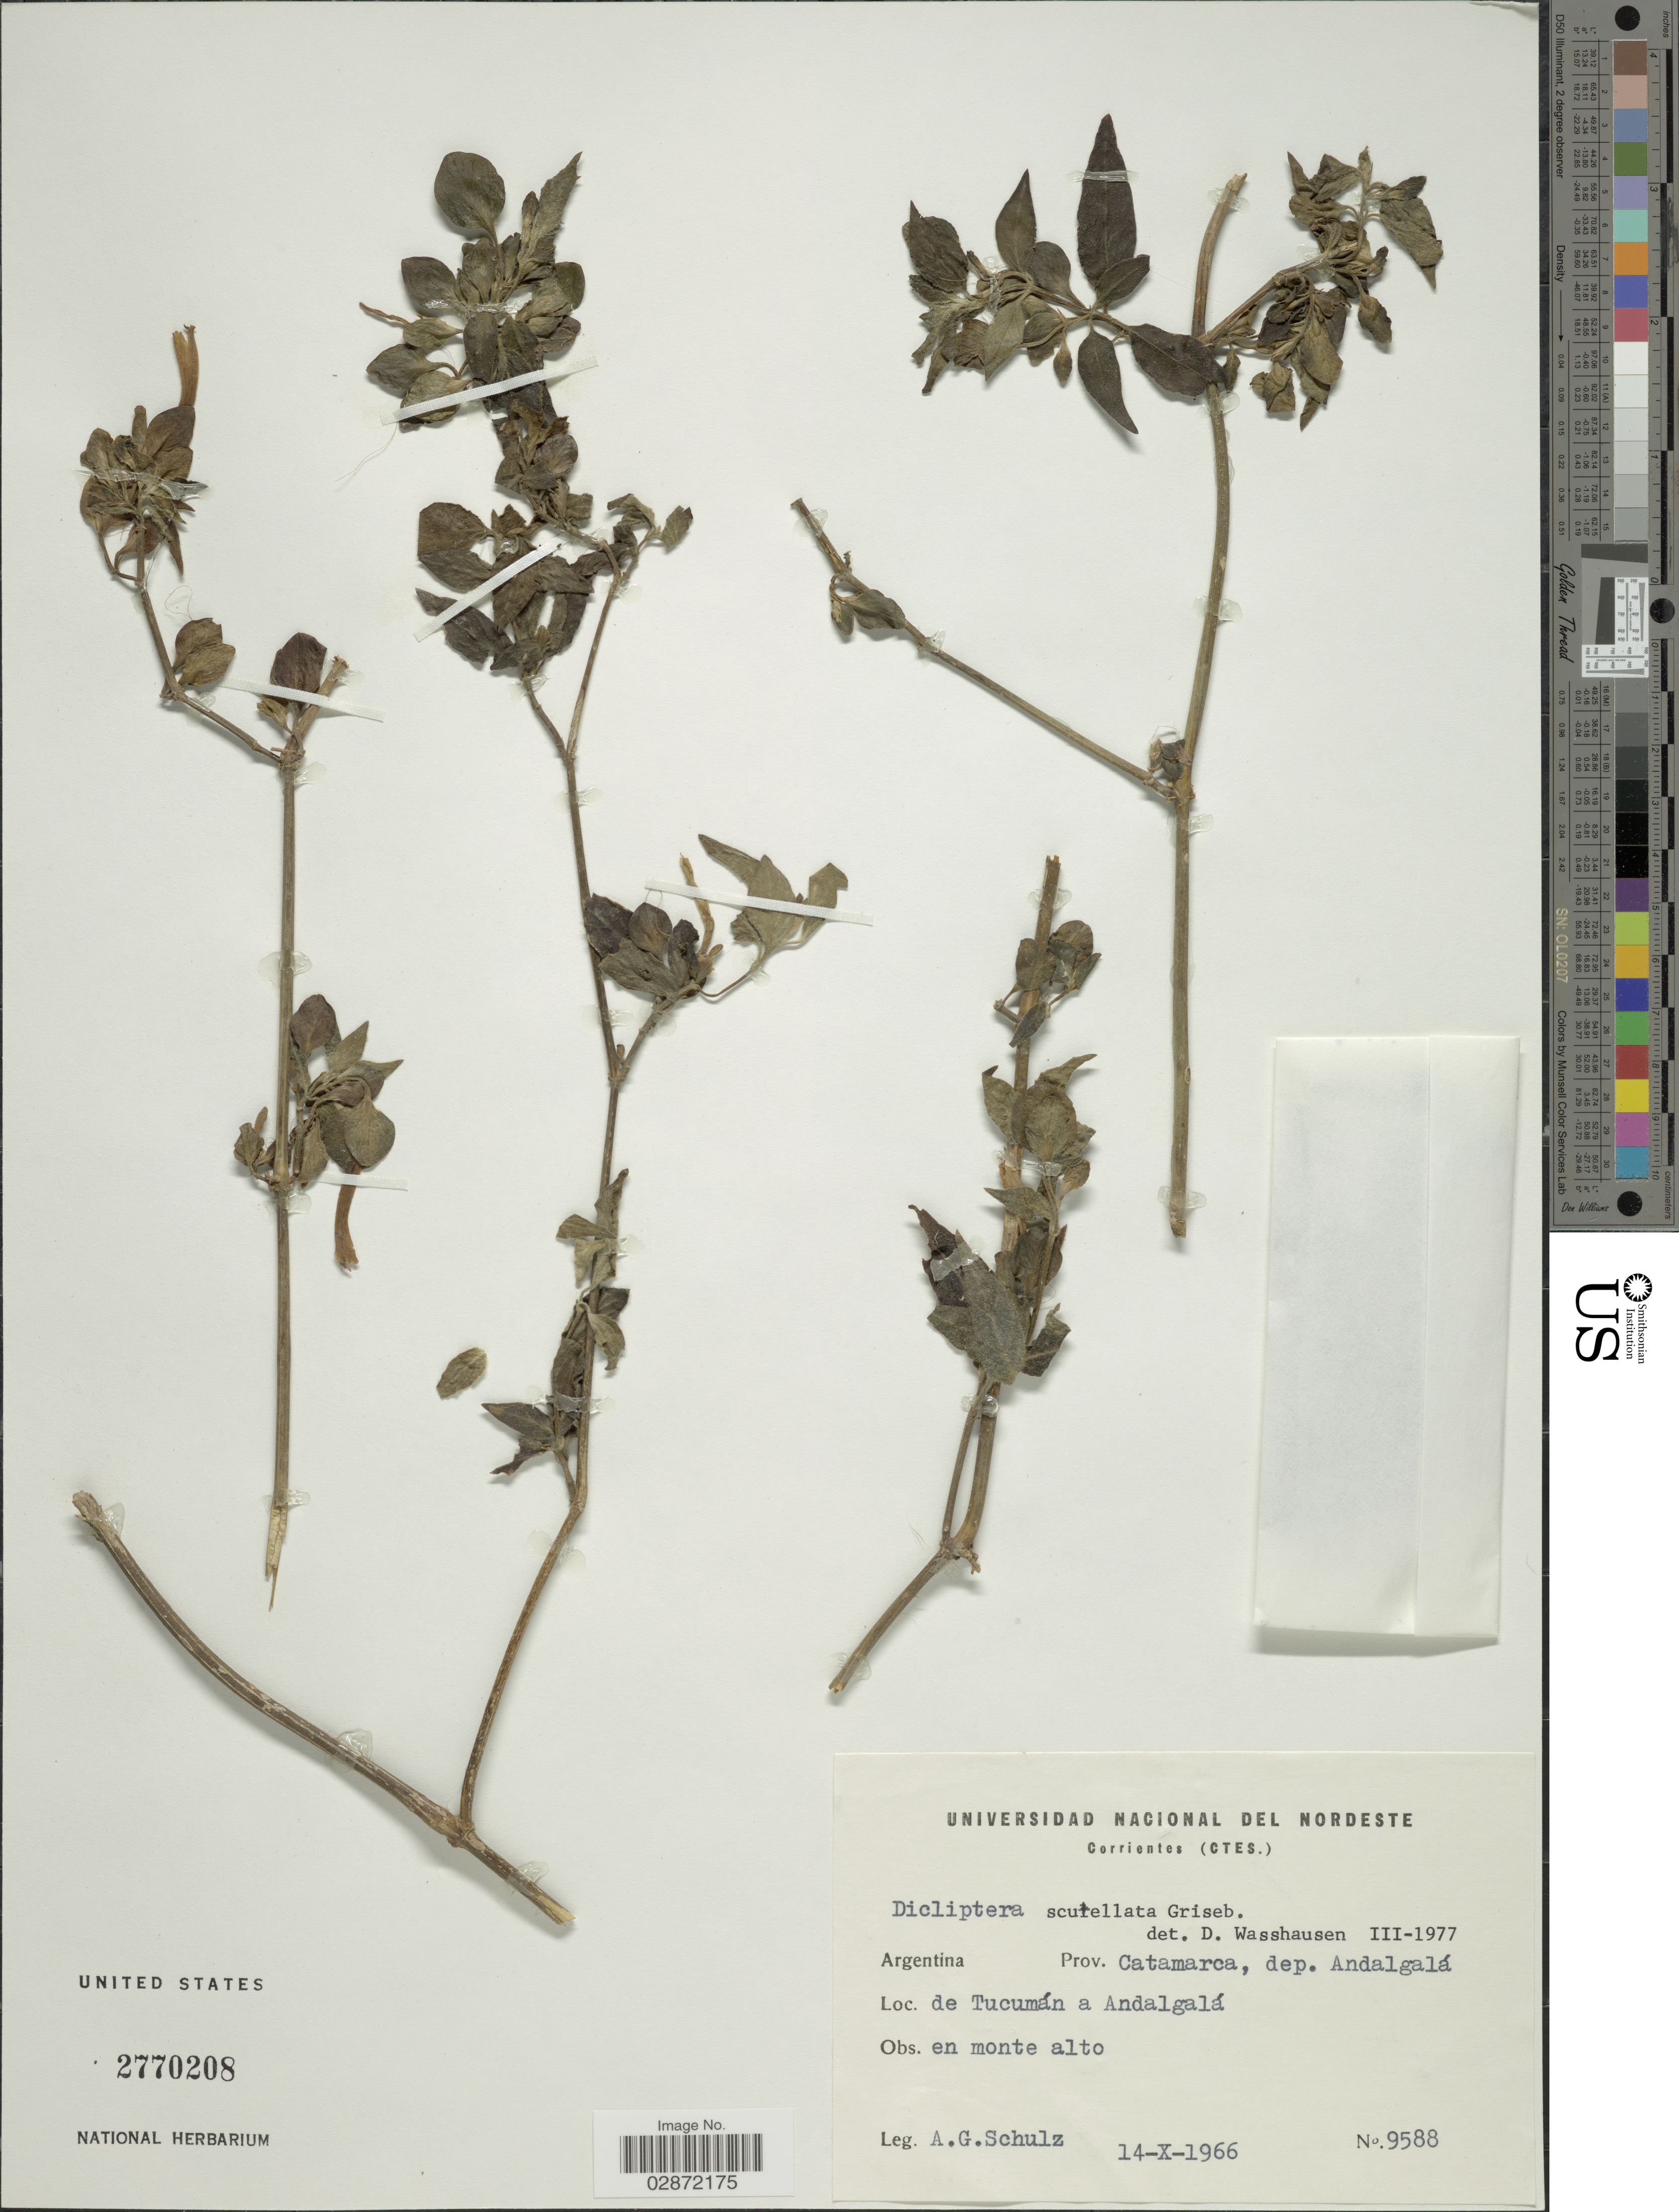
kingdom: Plantae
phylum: Tracheophyta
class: Magnoliopsida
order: Lamiales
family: Acanthaceae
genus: Dicliptera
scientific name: Dicliptera scutellata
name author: Griseb.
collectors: A. G. Schulz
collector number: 9588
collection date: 1966-10-14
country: Argentina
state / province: Catamarca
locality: Prov. Catamarca, dep. Andalgalá. De Tucumán a Andalgalá.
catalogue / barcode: US 2770208